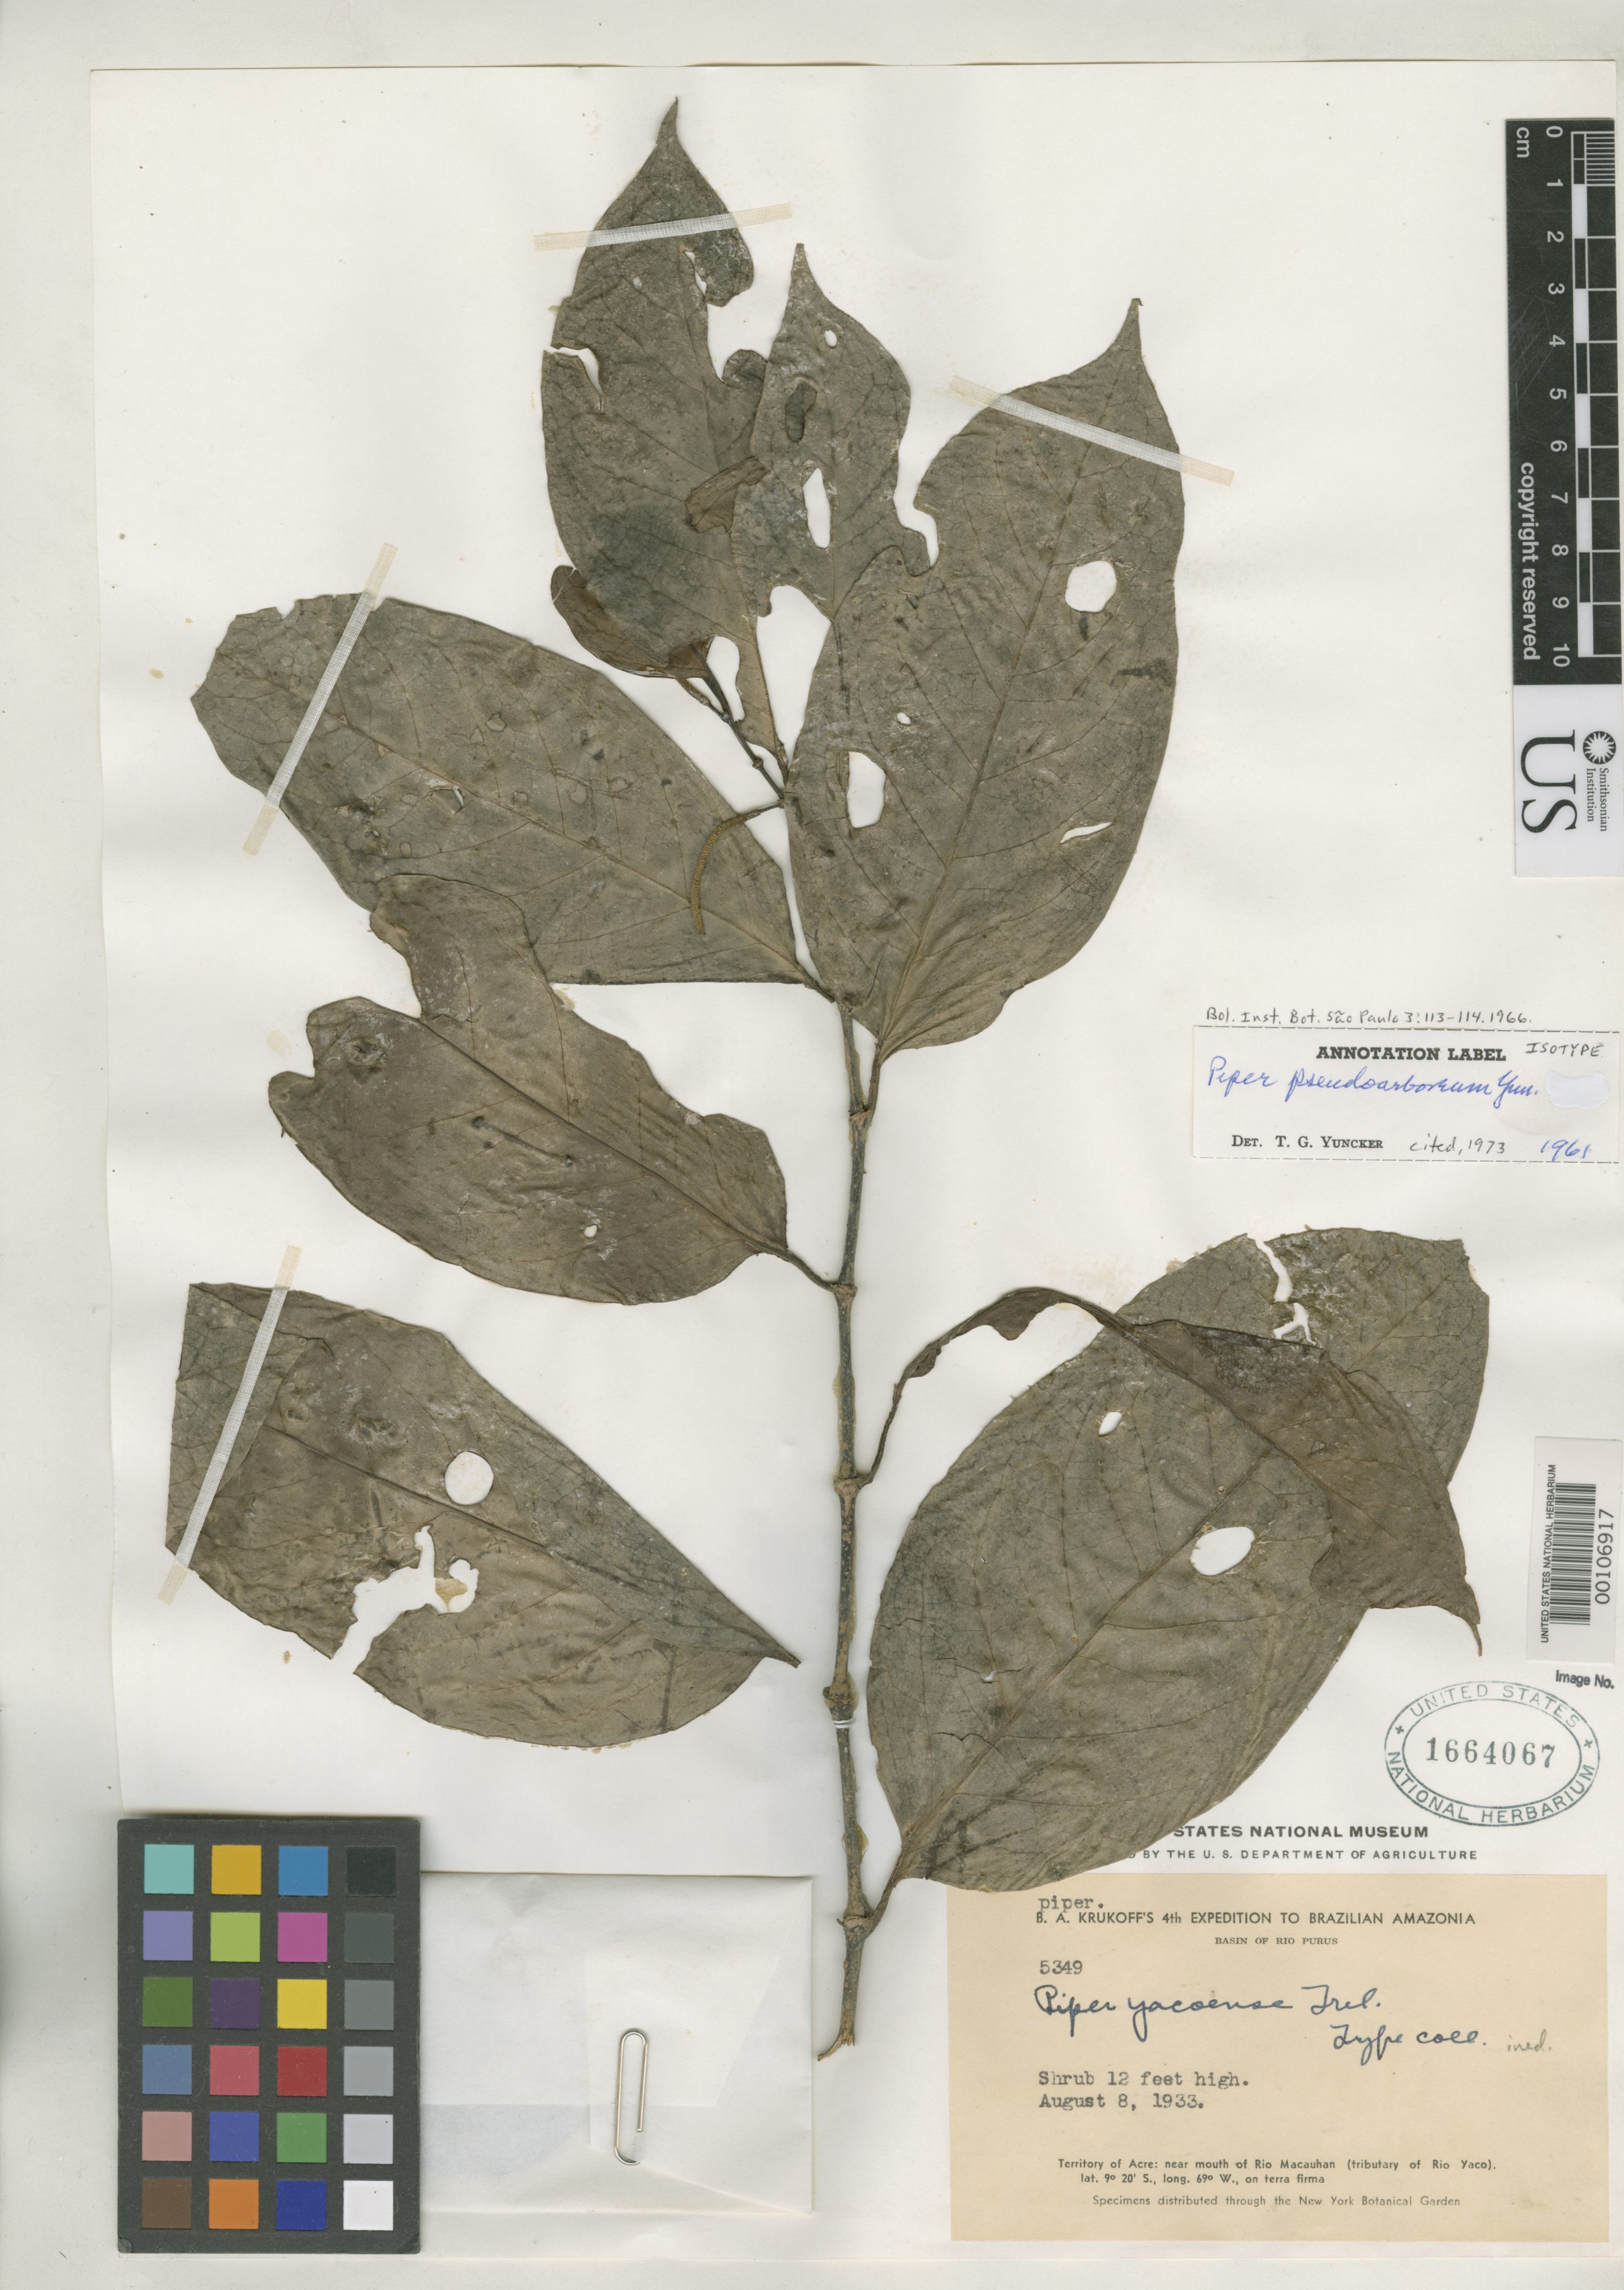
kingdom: Plantae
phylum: Tracheophyta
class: Magnoliopsida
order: Piperales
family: Piperaceae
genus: Piper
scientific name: Piper pseudoarboreum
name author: Yunck.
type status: Isotype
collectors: B. A. Krukoff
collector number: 5349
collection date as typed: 08 Aug 1933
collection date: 1933-08-08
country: Brazil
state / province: Acre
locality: Near mouth of Rio Macauhan (tributary of Rio Yaco).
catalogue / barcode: US 1664067